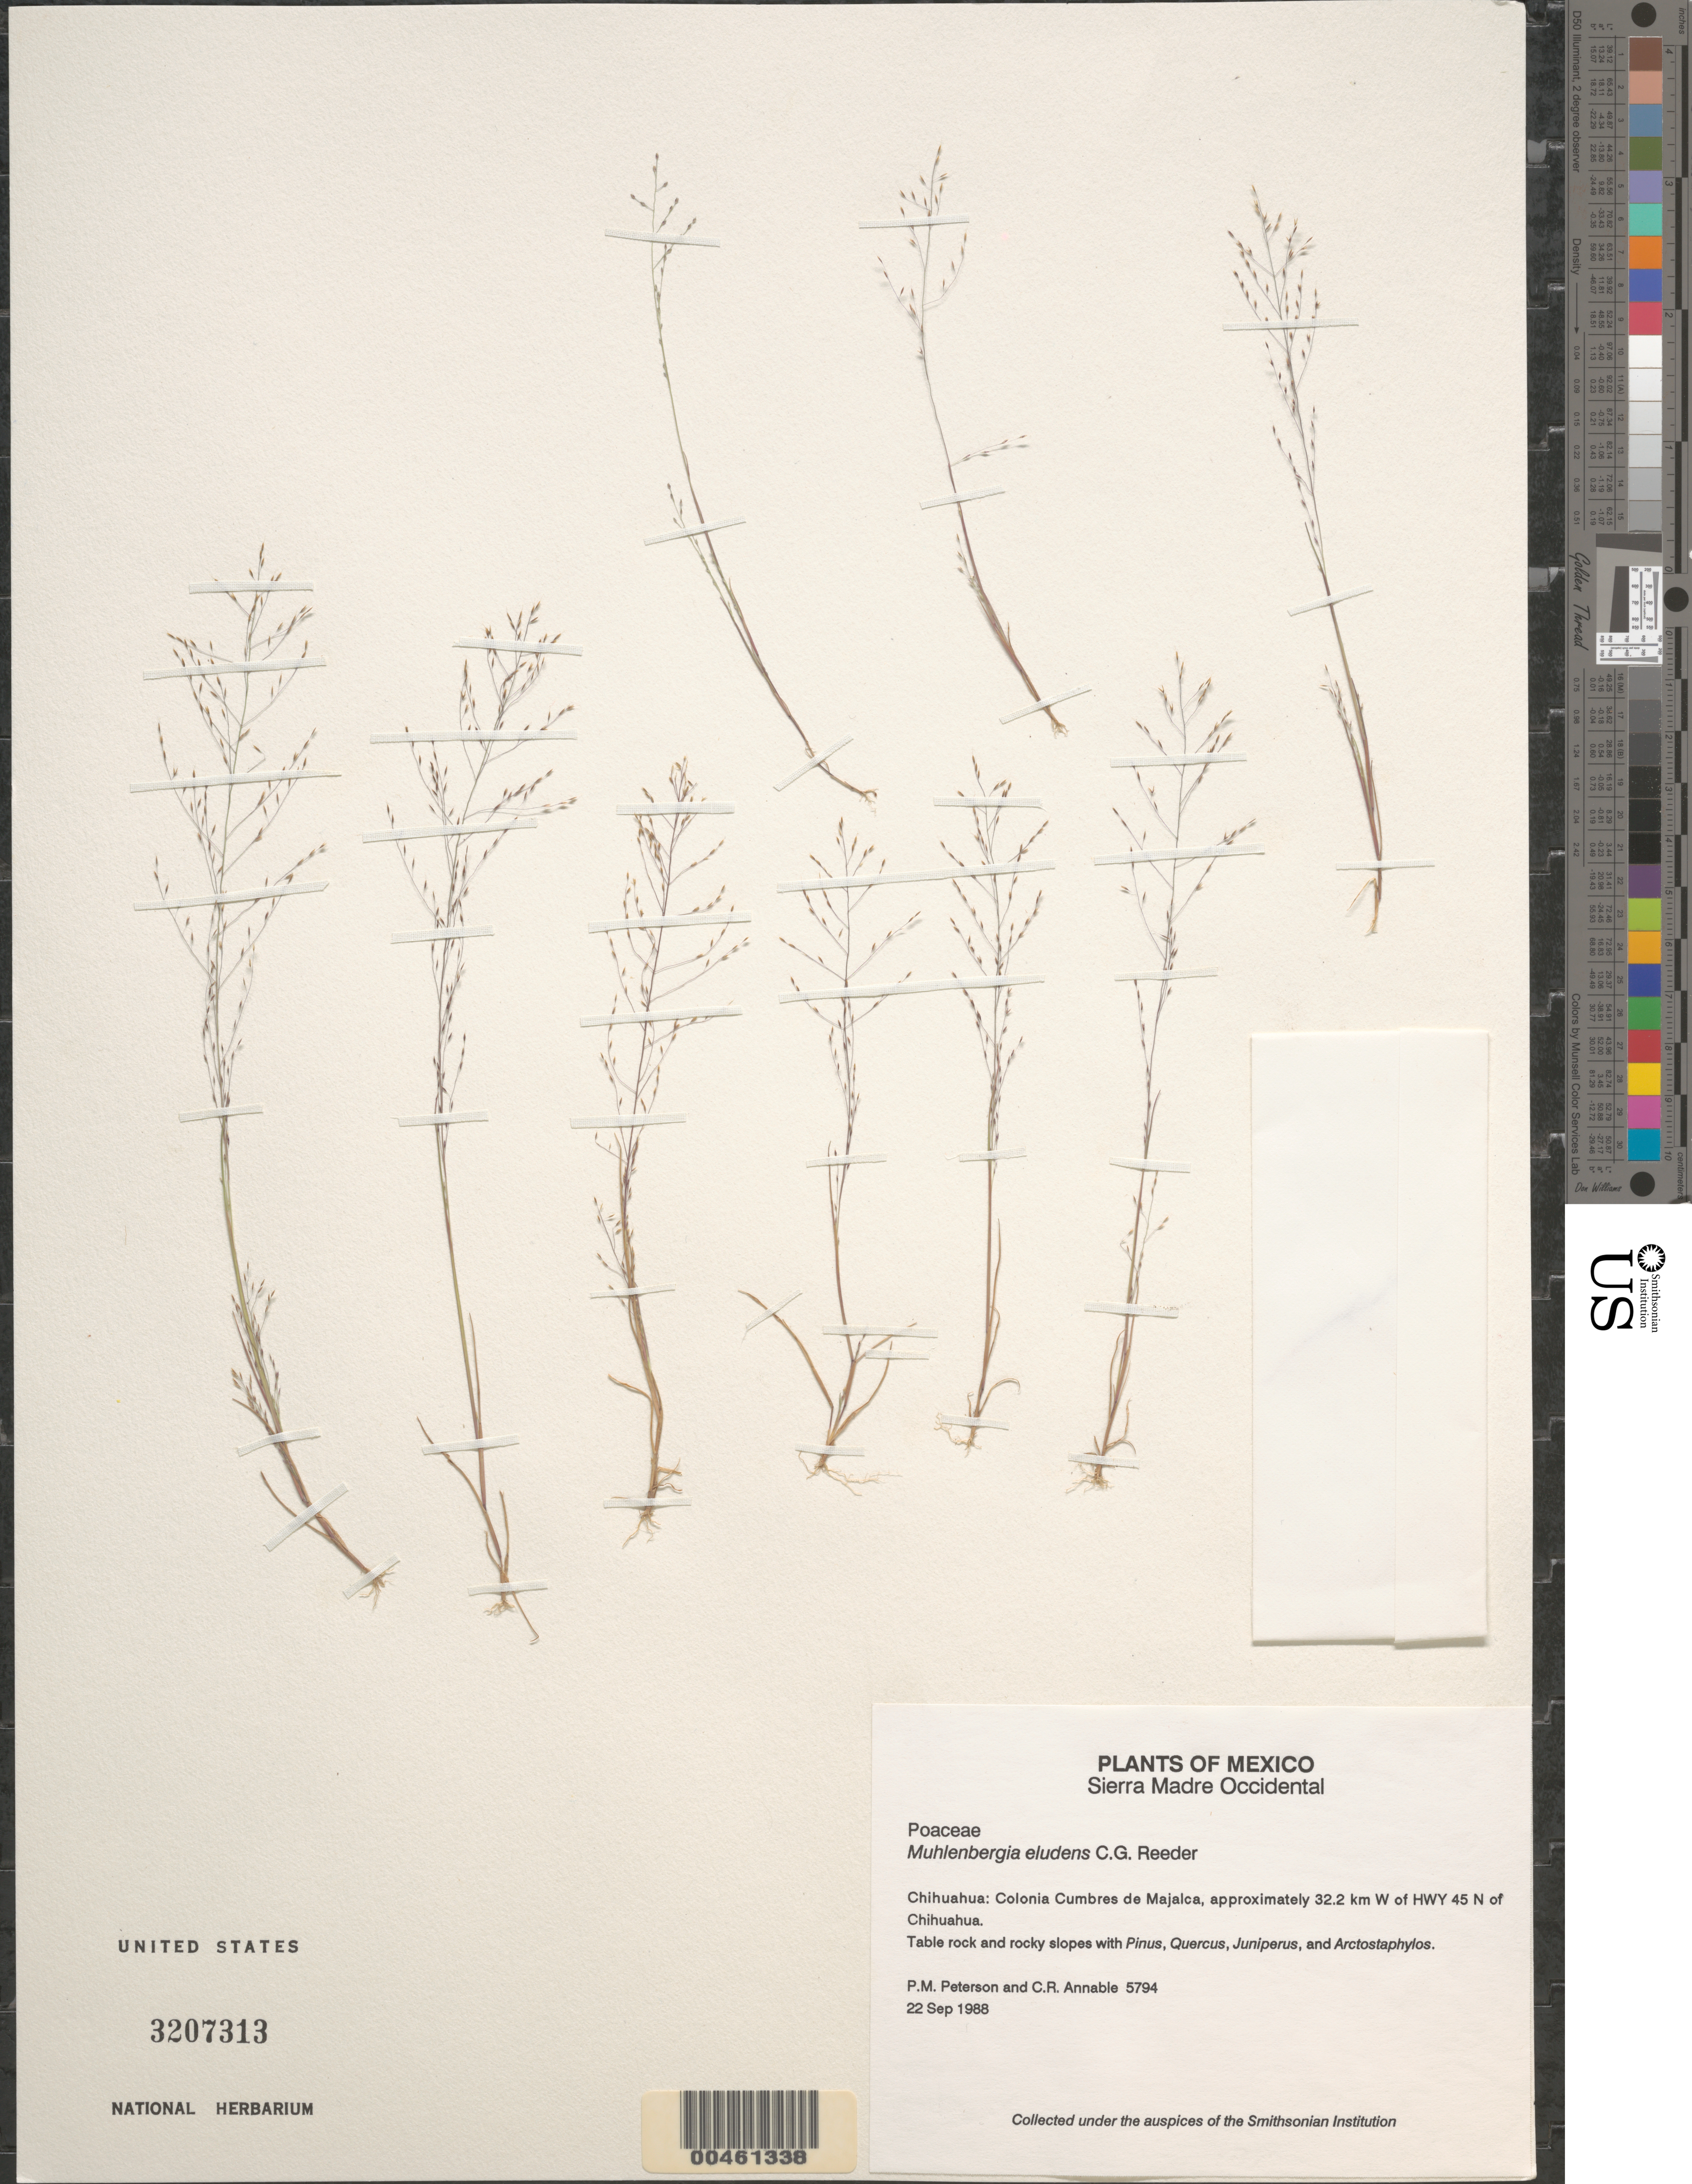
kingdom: Plantae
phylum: Tracheophyta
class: Liliopsida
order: Poales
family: Poaceae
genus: Muhlenbergia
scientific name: Muhlenbergia eludens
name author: C. Reeder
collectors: P. M. Peterson & C. R. Annable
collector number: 05794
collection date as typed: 22 Sep 1988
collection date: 1988-09-22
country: Mexico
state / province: Chihuahua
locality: Sierra Madre Occidental, Colonia Cumbres de Majalca, approximately 32.2 km W of Hwy 45 N of Chihuahua.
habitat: Table rock and rocky slopes with Pinus, Quercus, Juniperus, and Arctostaphylos.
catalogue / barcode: US 3207313